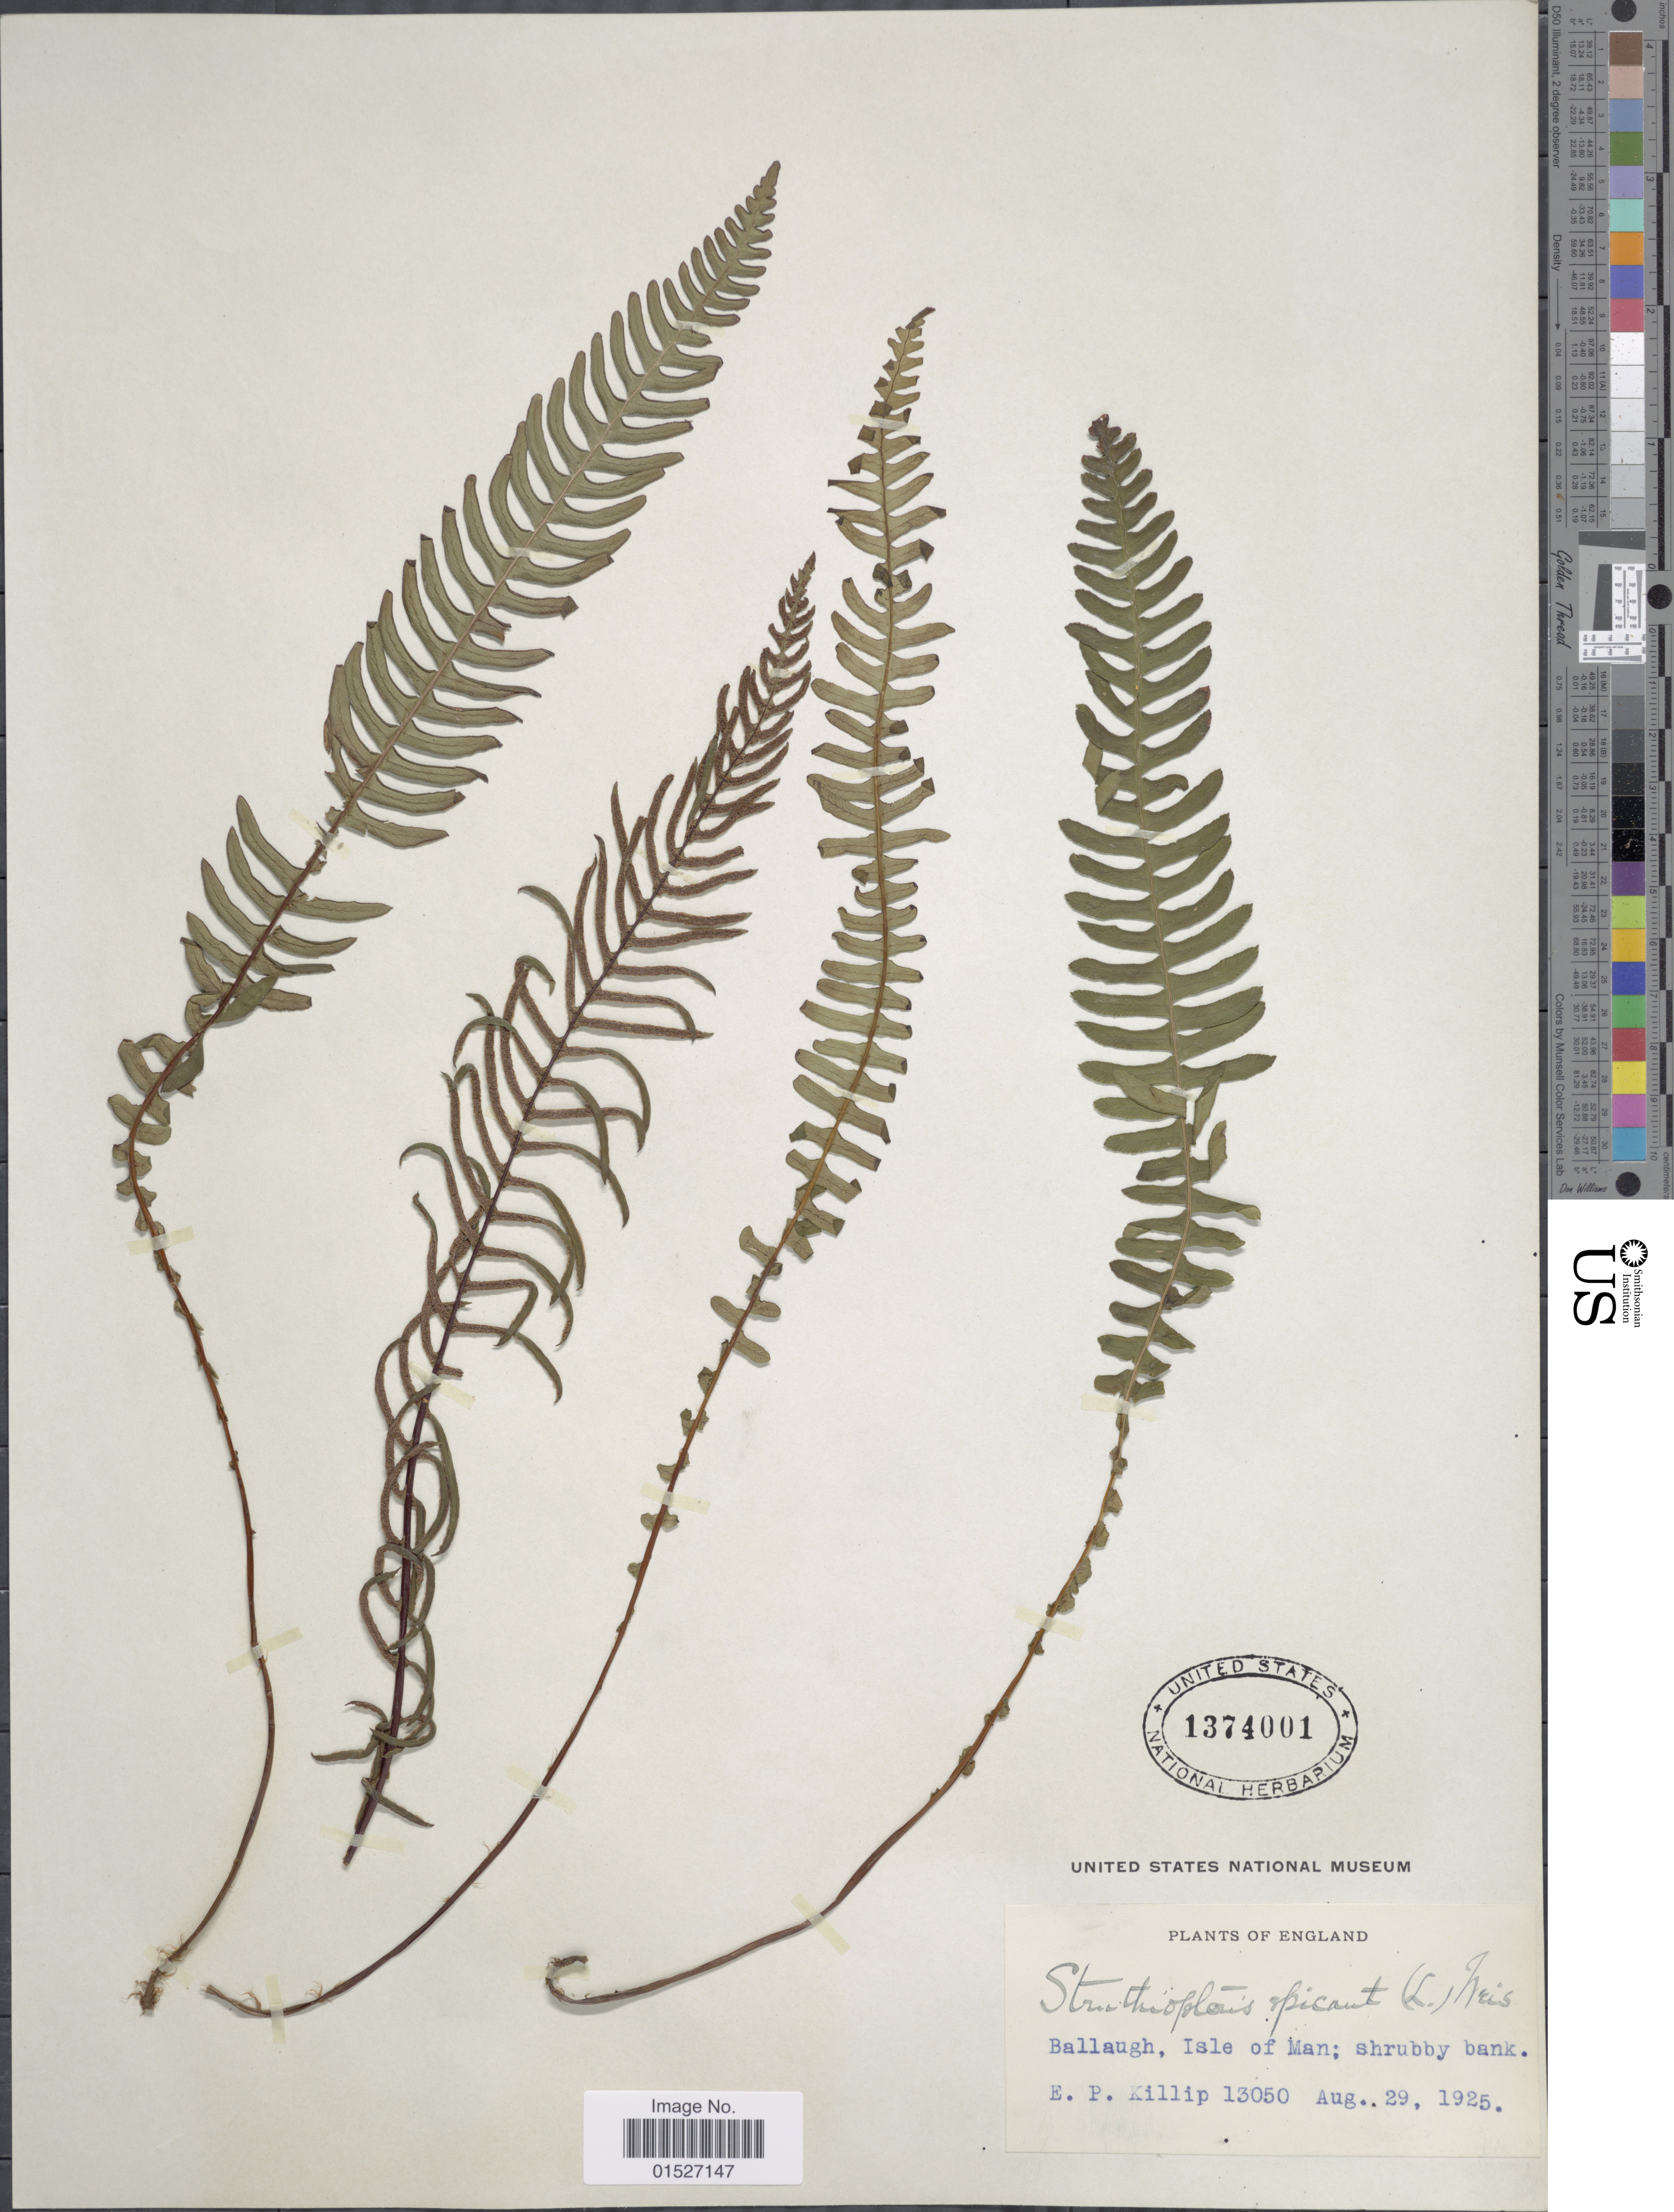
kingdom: Plantae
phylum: Tracheophyta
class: Polypodiopsida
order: Polypodiales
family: Blechnaceae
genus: Blechnum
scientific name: Blechnum spicant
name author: (L.) Sm.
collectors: E. P. Killip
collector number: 13050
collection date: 1925-08-29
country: United Kingdom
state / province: England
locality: Ballaugh, Isle of Man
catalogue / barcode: US 1374001